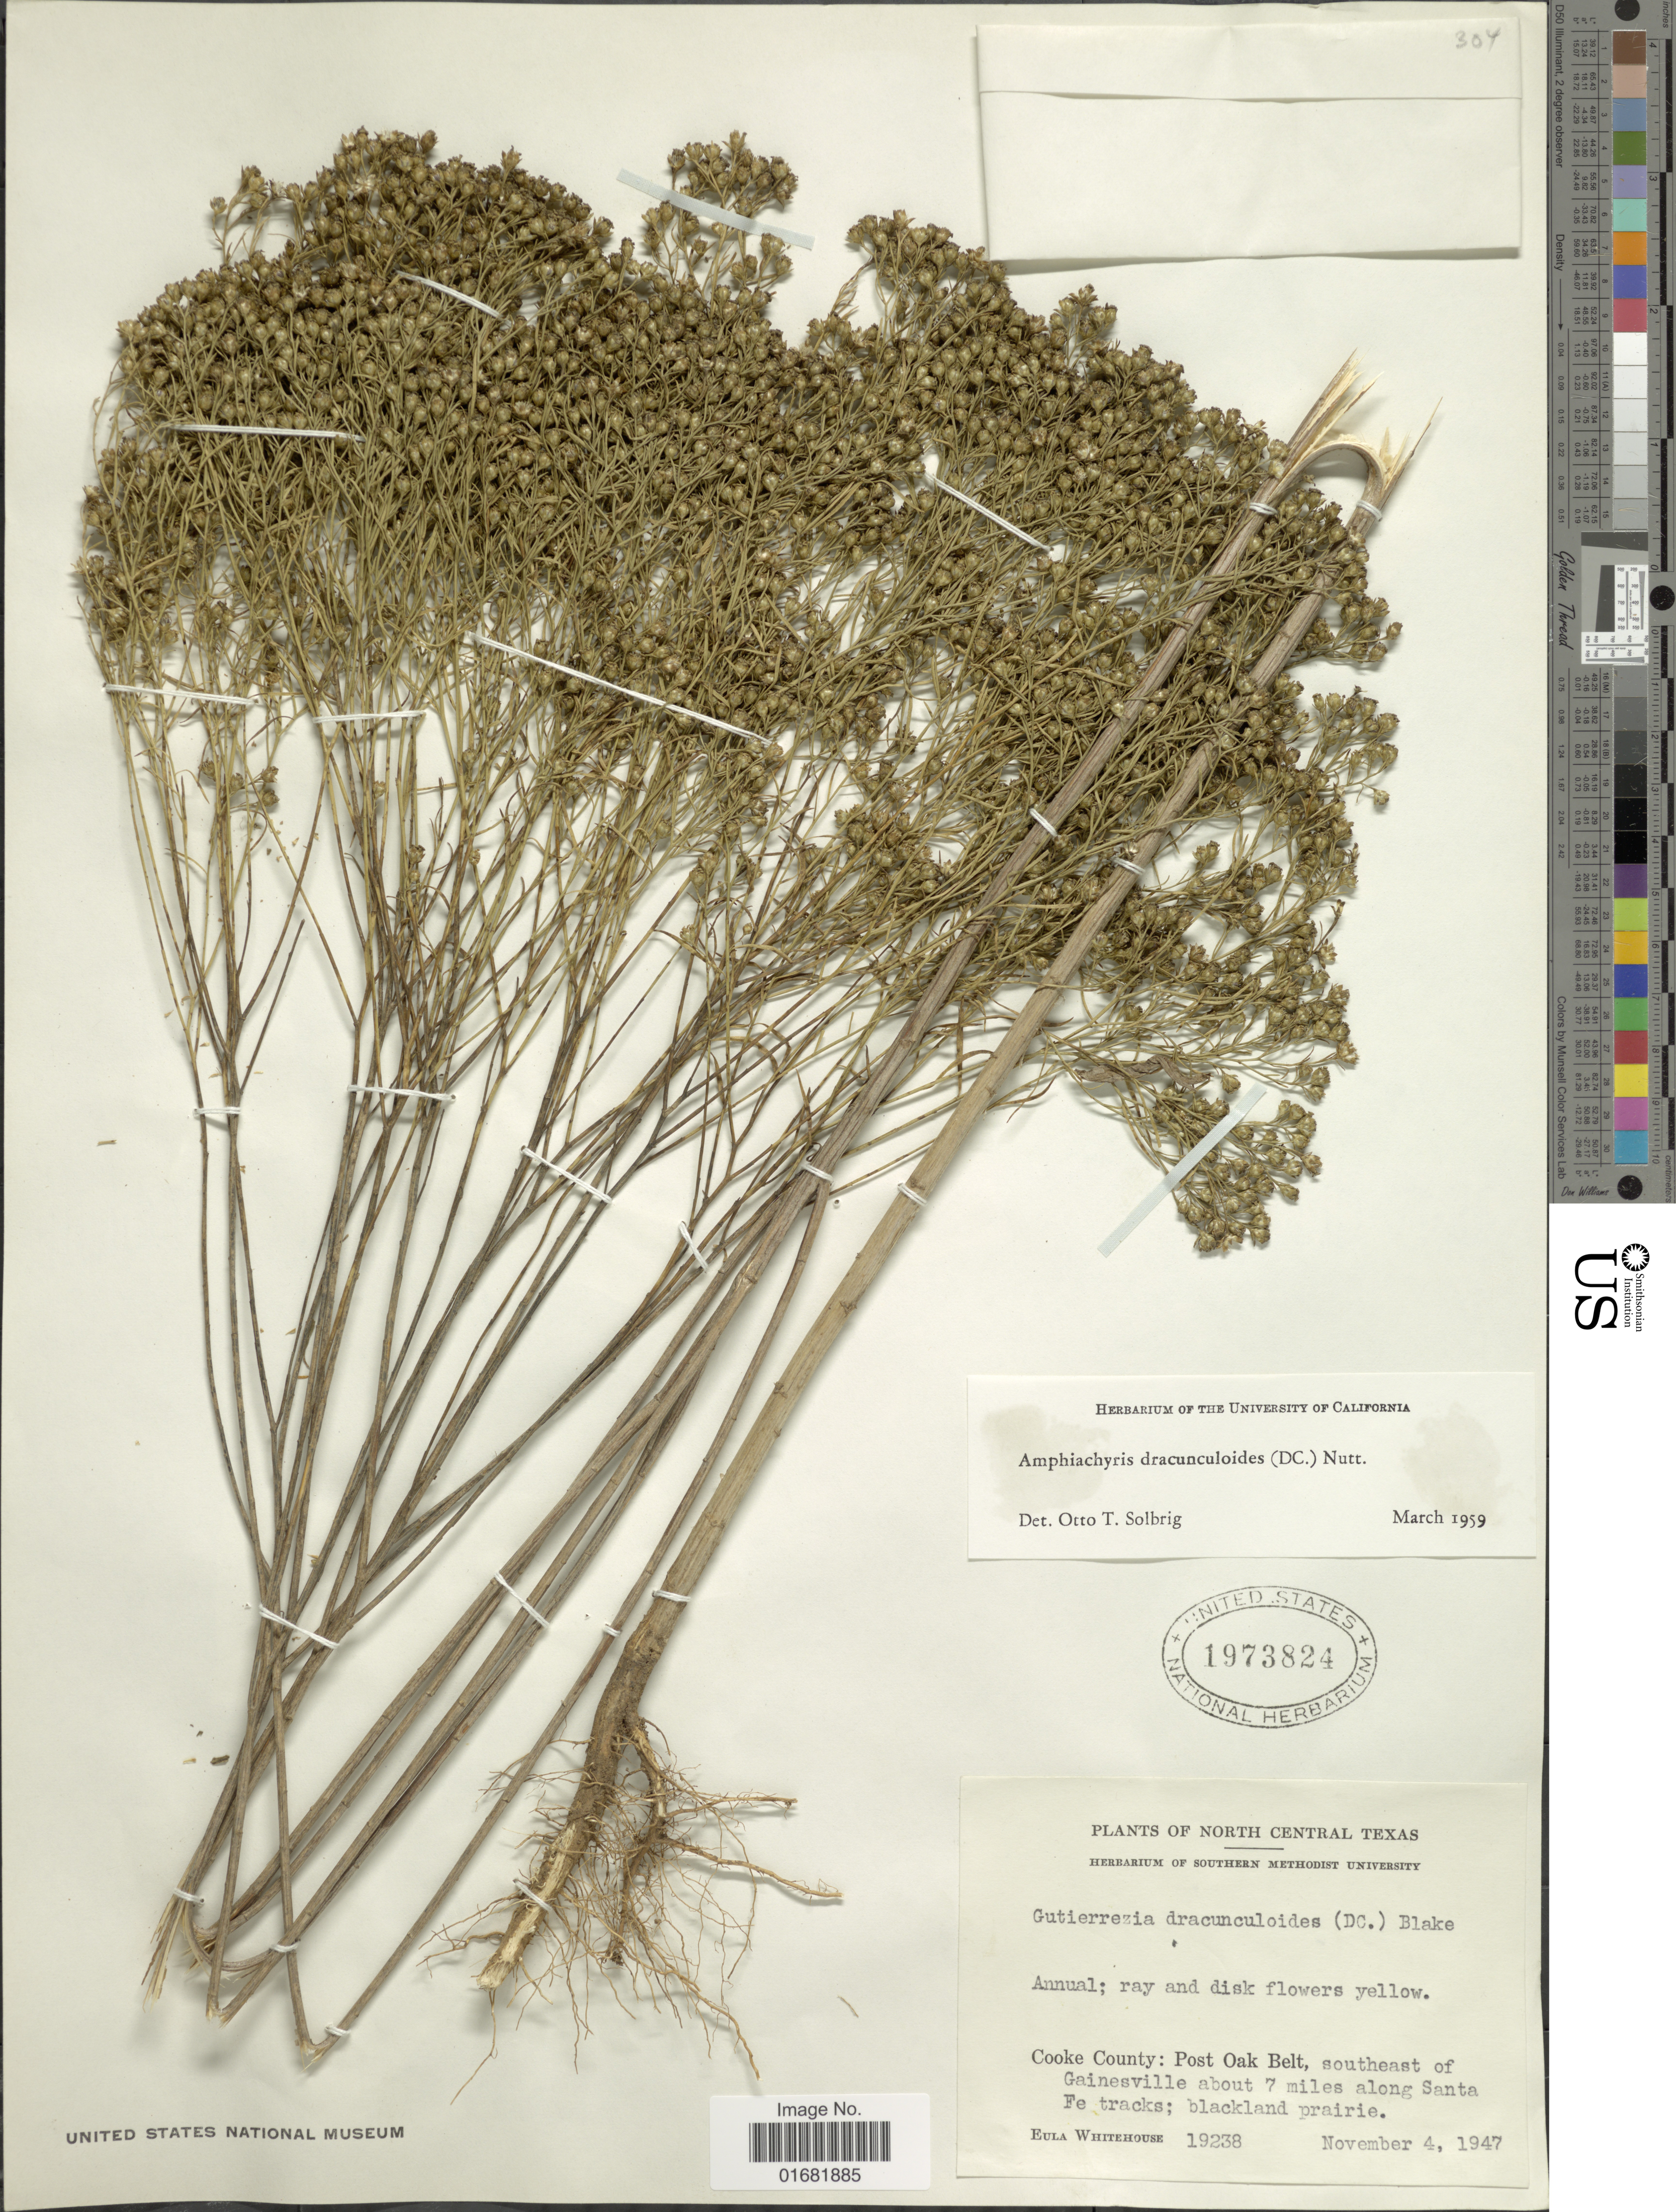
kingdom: Plantae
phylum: Tracheophyta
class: Magnoliopsida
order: Asterales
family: Asteraceae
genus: Amphiachyris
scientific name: Amphiachyris dracunculoides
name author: (DC.) Nutt.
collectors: E. Whitehouse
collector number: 19238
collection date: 1947-11-04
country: United States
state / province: Texas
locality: North Central Texas. Cooke County: Post Oak Belt, southeast of Gainesville about 7 miles along Santa Fe tracks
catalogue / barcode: US 1973824